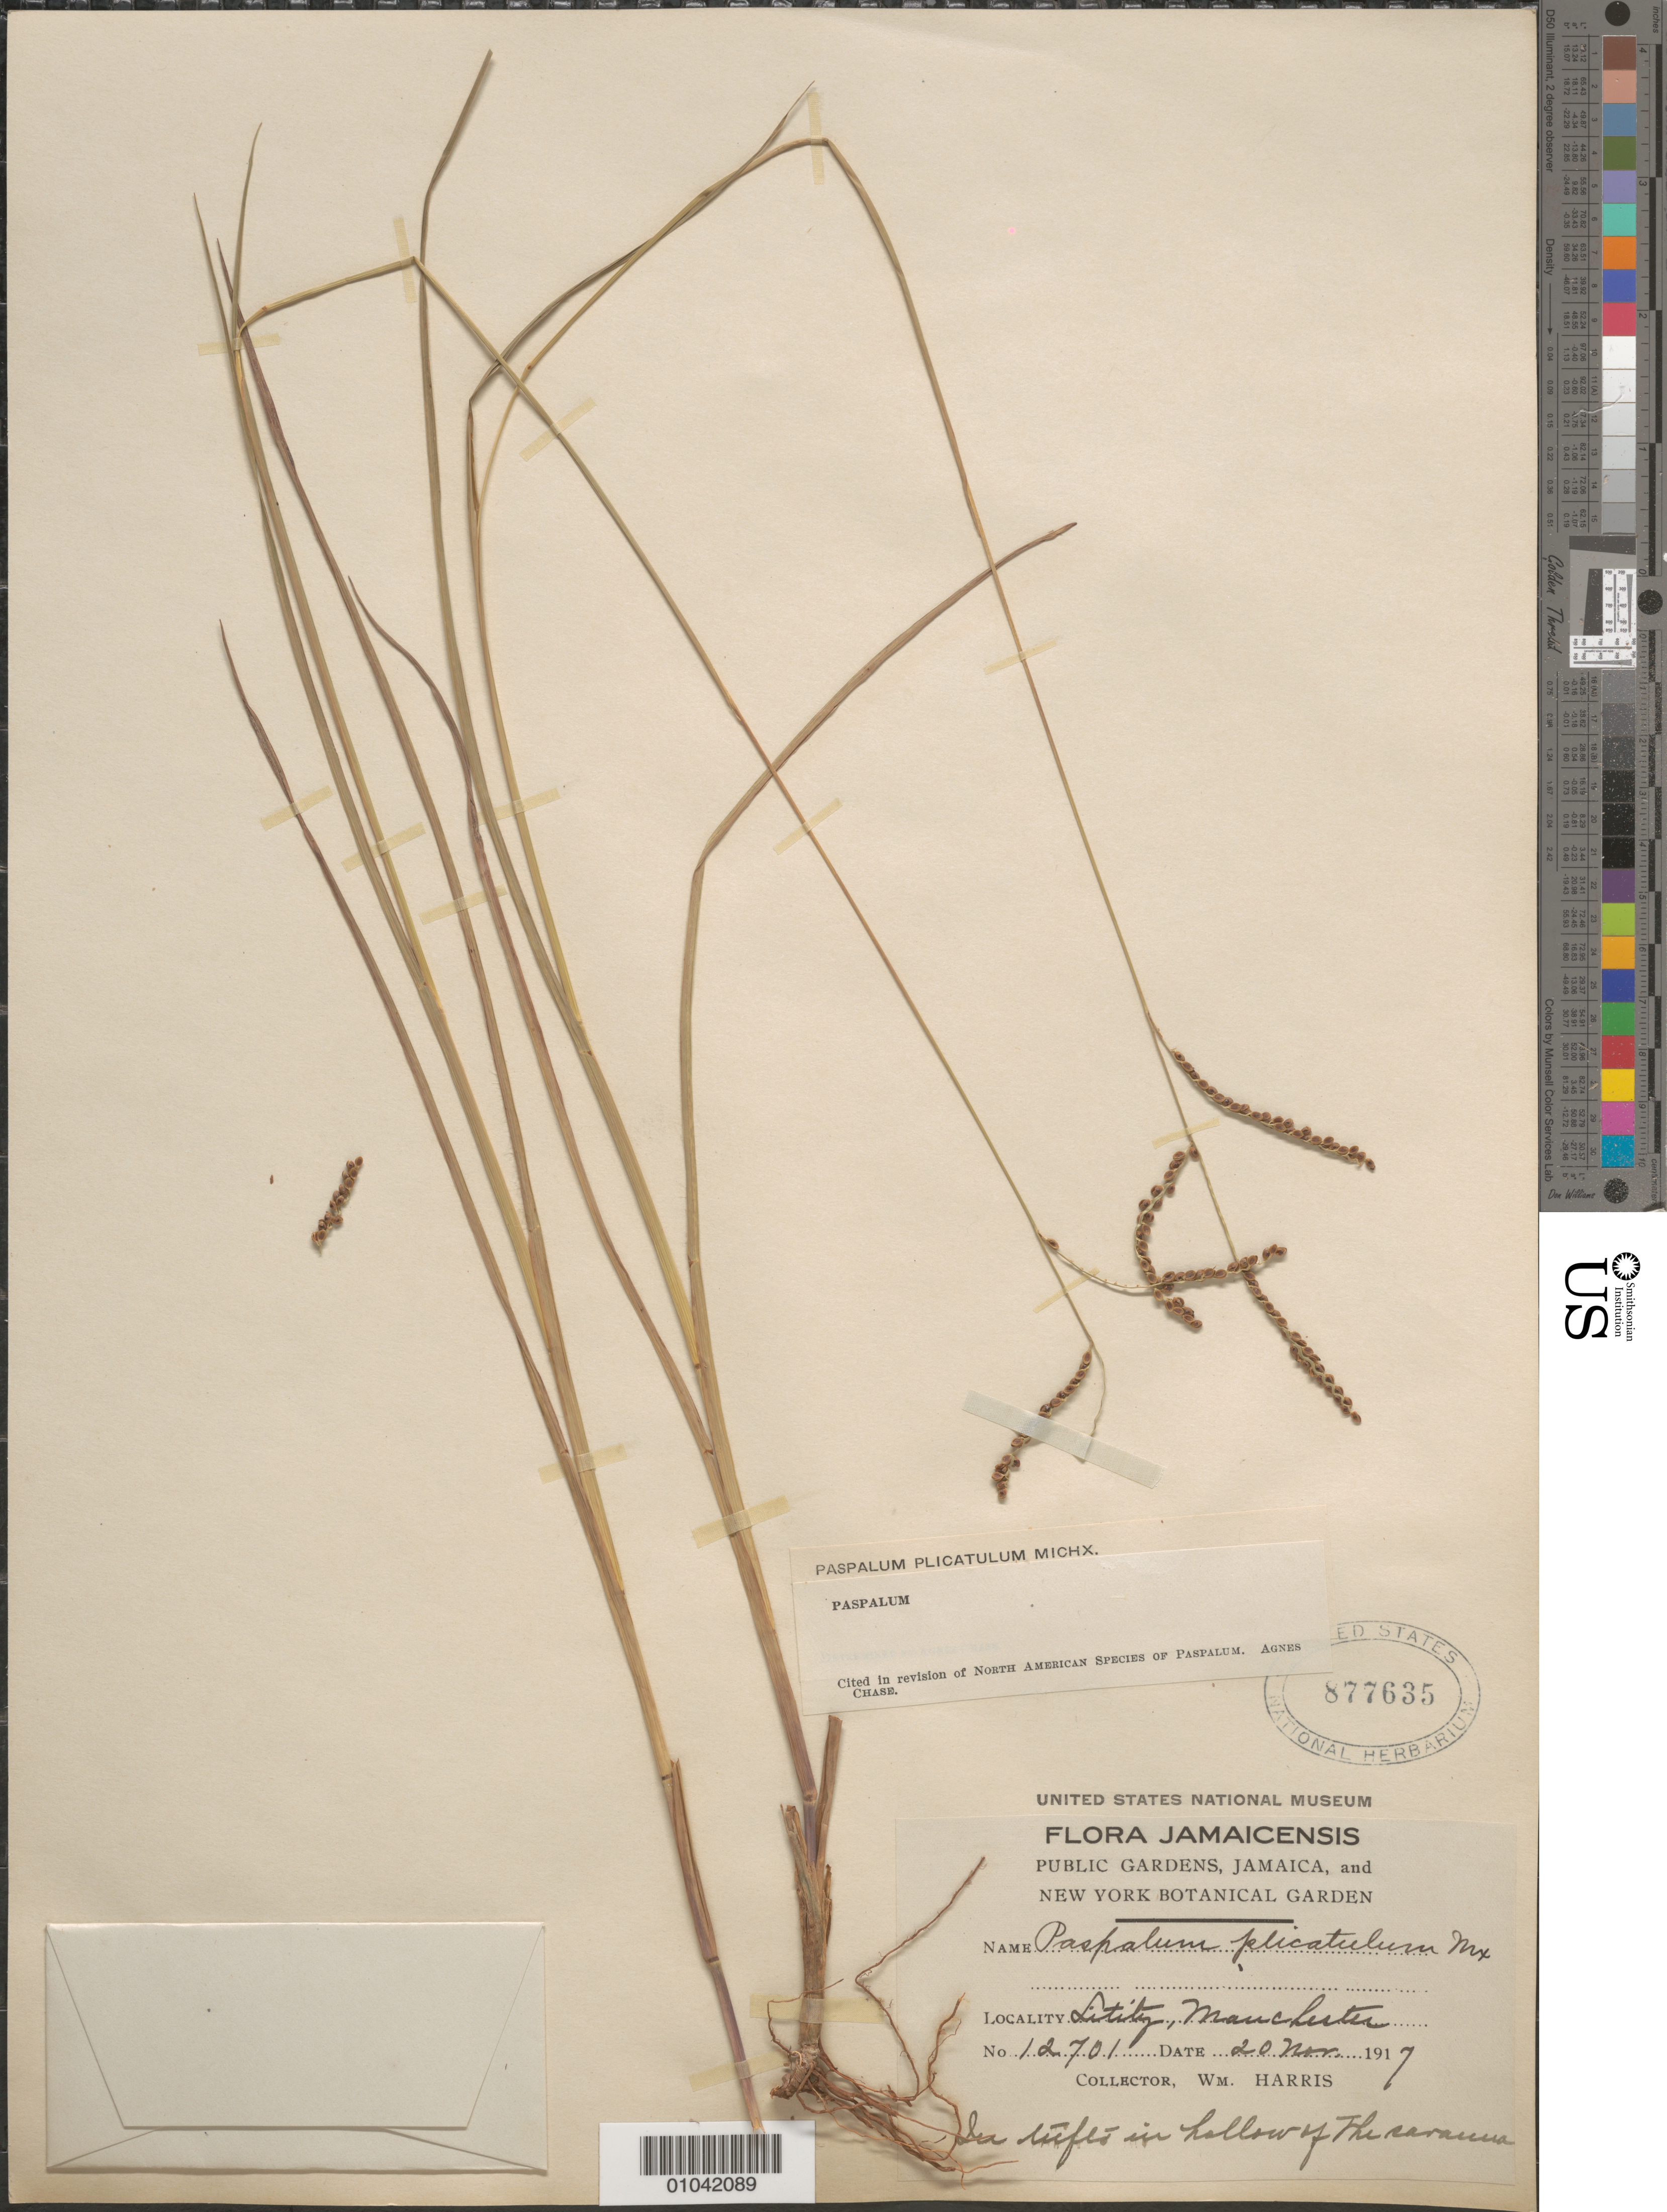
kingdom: Plantae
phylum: Tracheophyta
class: Liliopsida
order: Poales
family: Poaceae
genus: Paspalum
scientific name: Paspalum plicatulum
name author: Michx.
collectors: W. Harris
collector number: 12701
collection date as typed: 20 Nov 1917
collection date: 1917-11-20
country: Jamaica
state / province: Manchester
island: Jamaica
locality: Lititz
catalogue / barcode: US 877635